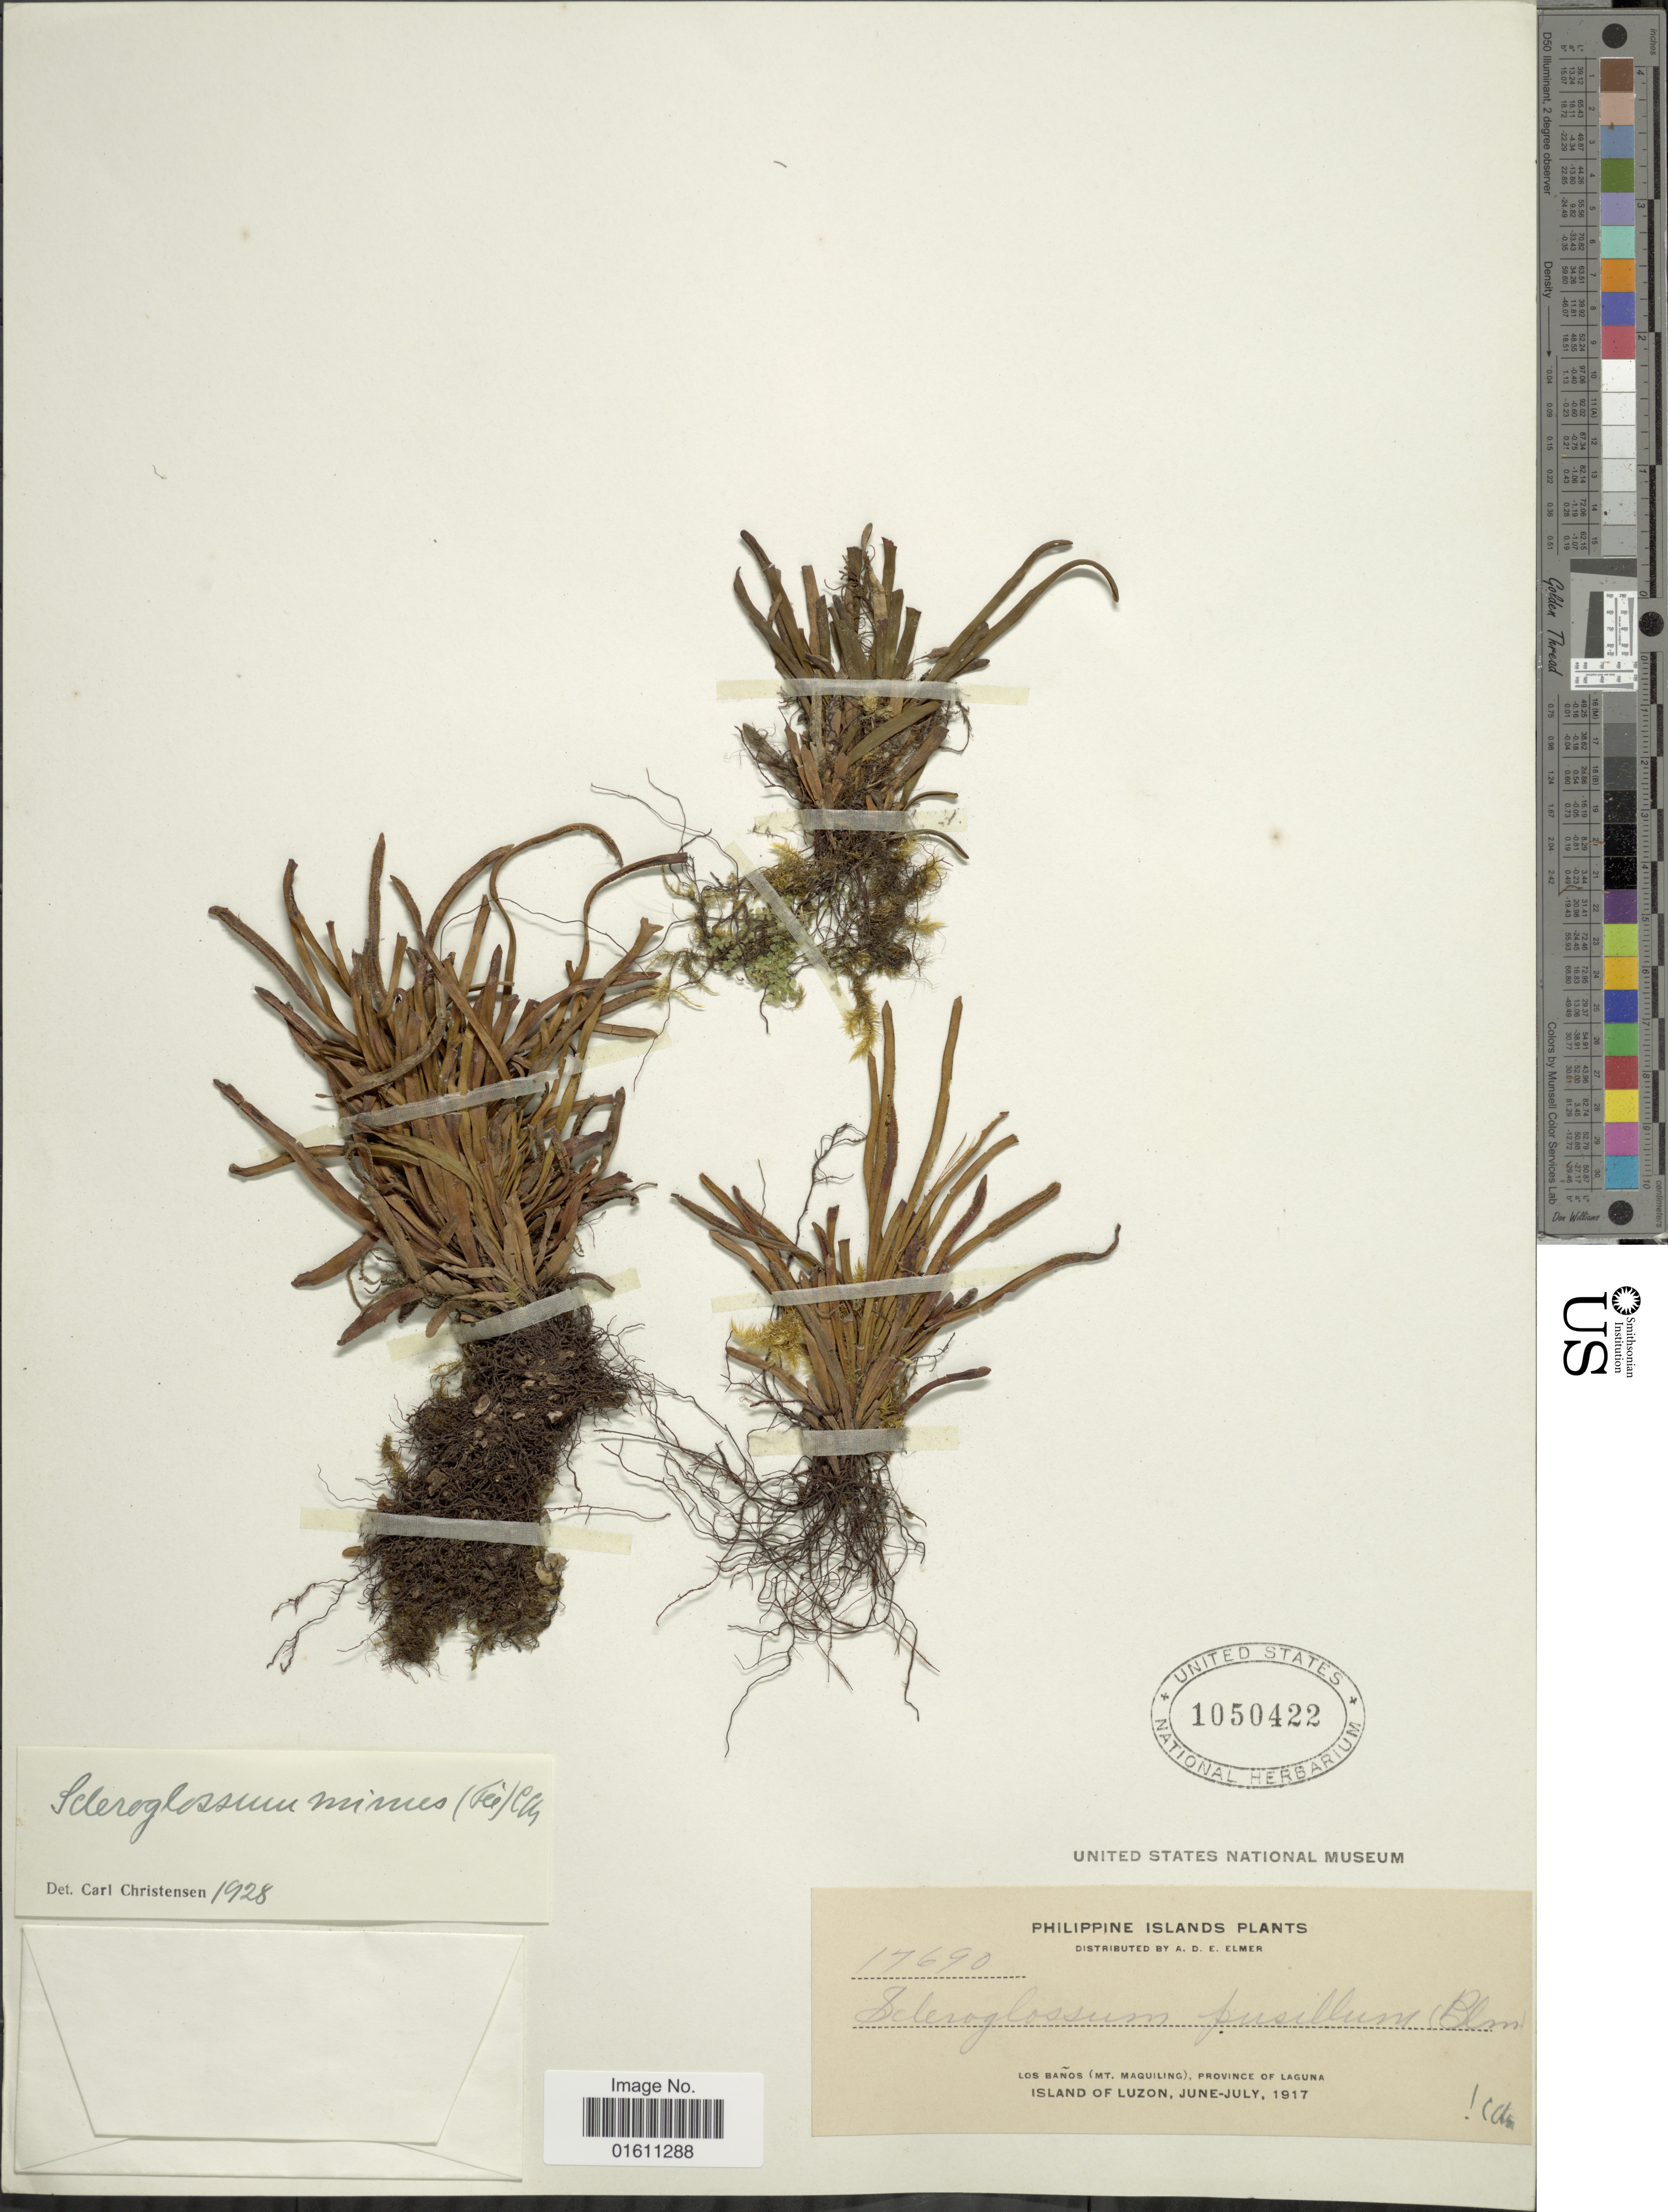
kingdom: Plantae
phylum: Tracheophyta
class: Polypodiopsida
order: Polypodiales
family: Polypodiaceae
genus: Scleroglossum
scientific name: Scleroglossum minus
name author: (Fée) C. Chr.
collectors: A. D. E. Elmer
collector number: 17690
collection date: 1917-06/1917-07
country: Philippines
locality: Philippines Islands, Los Baños (Mt. Maquiling). Province of Laguna. Island of Luzon.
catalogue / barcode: US 1050422